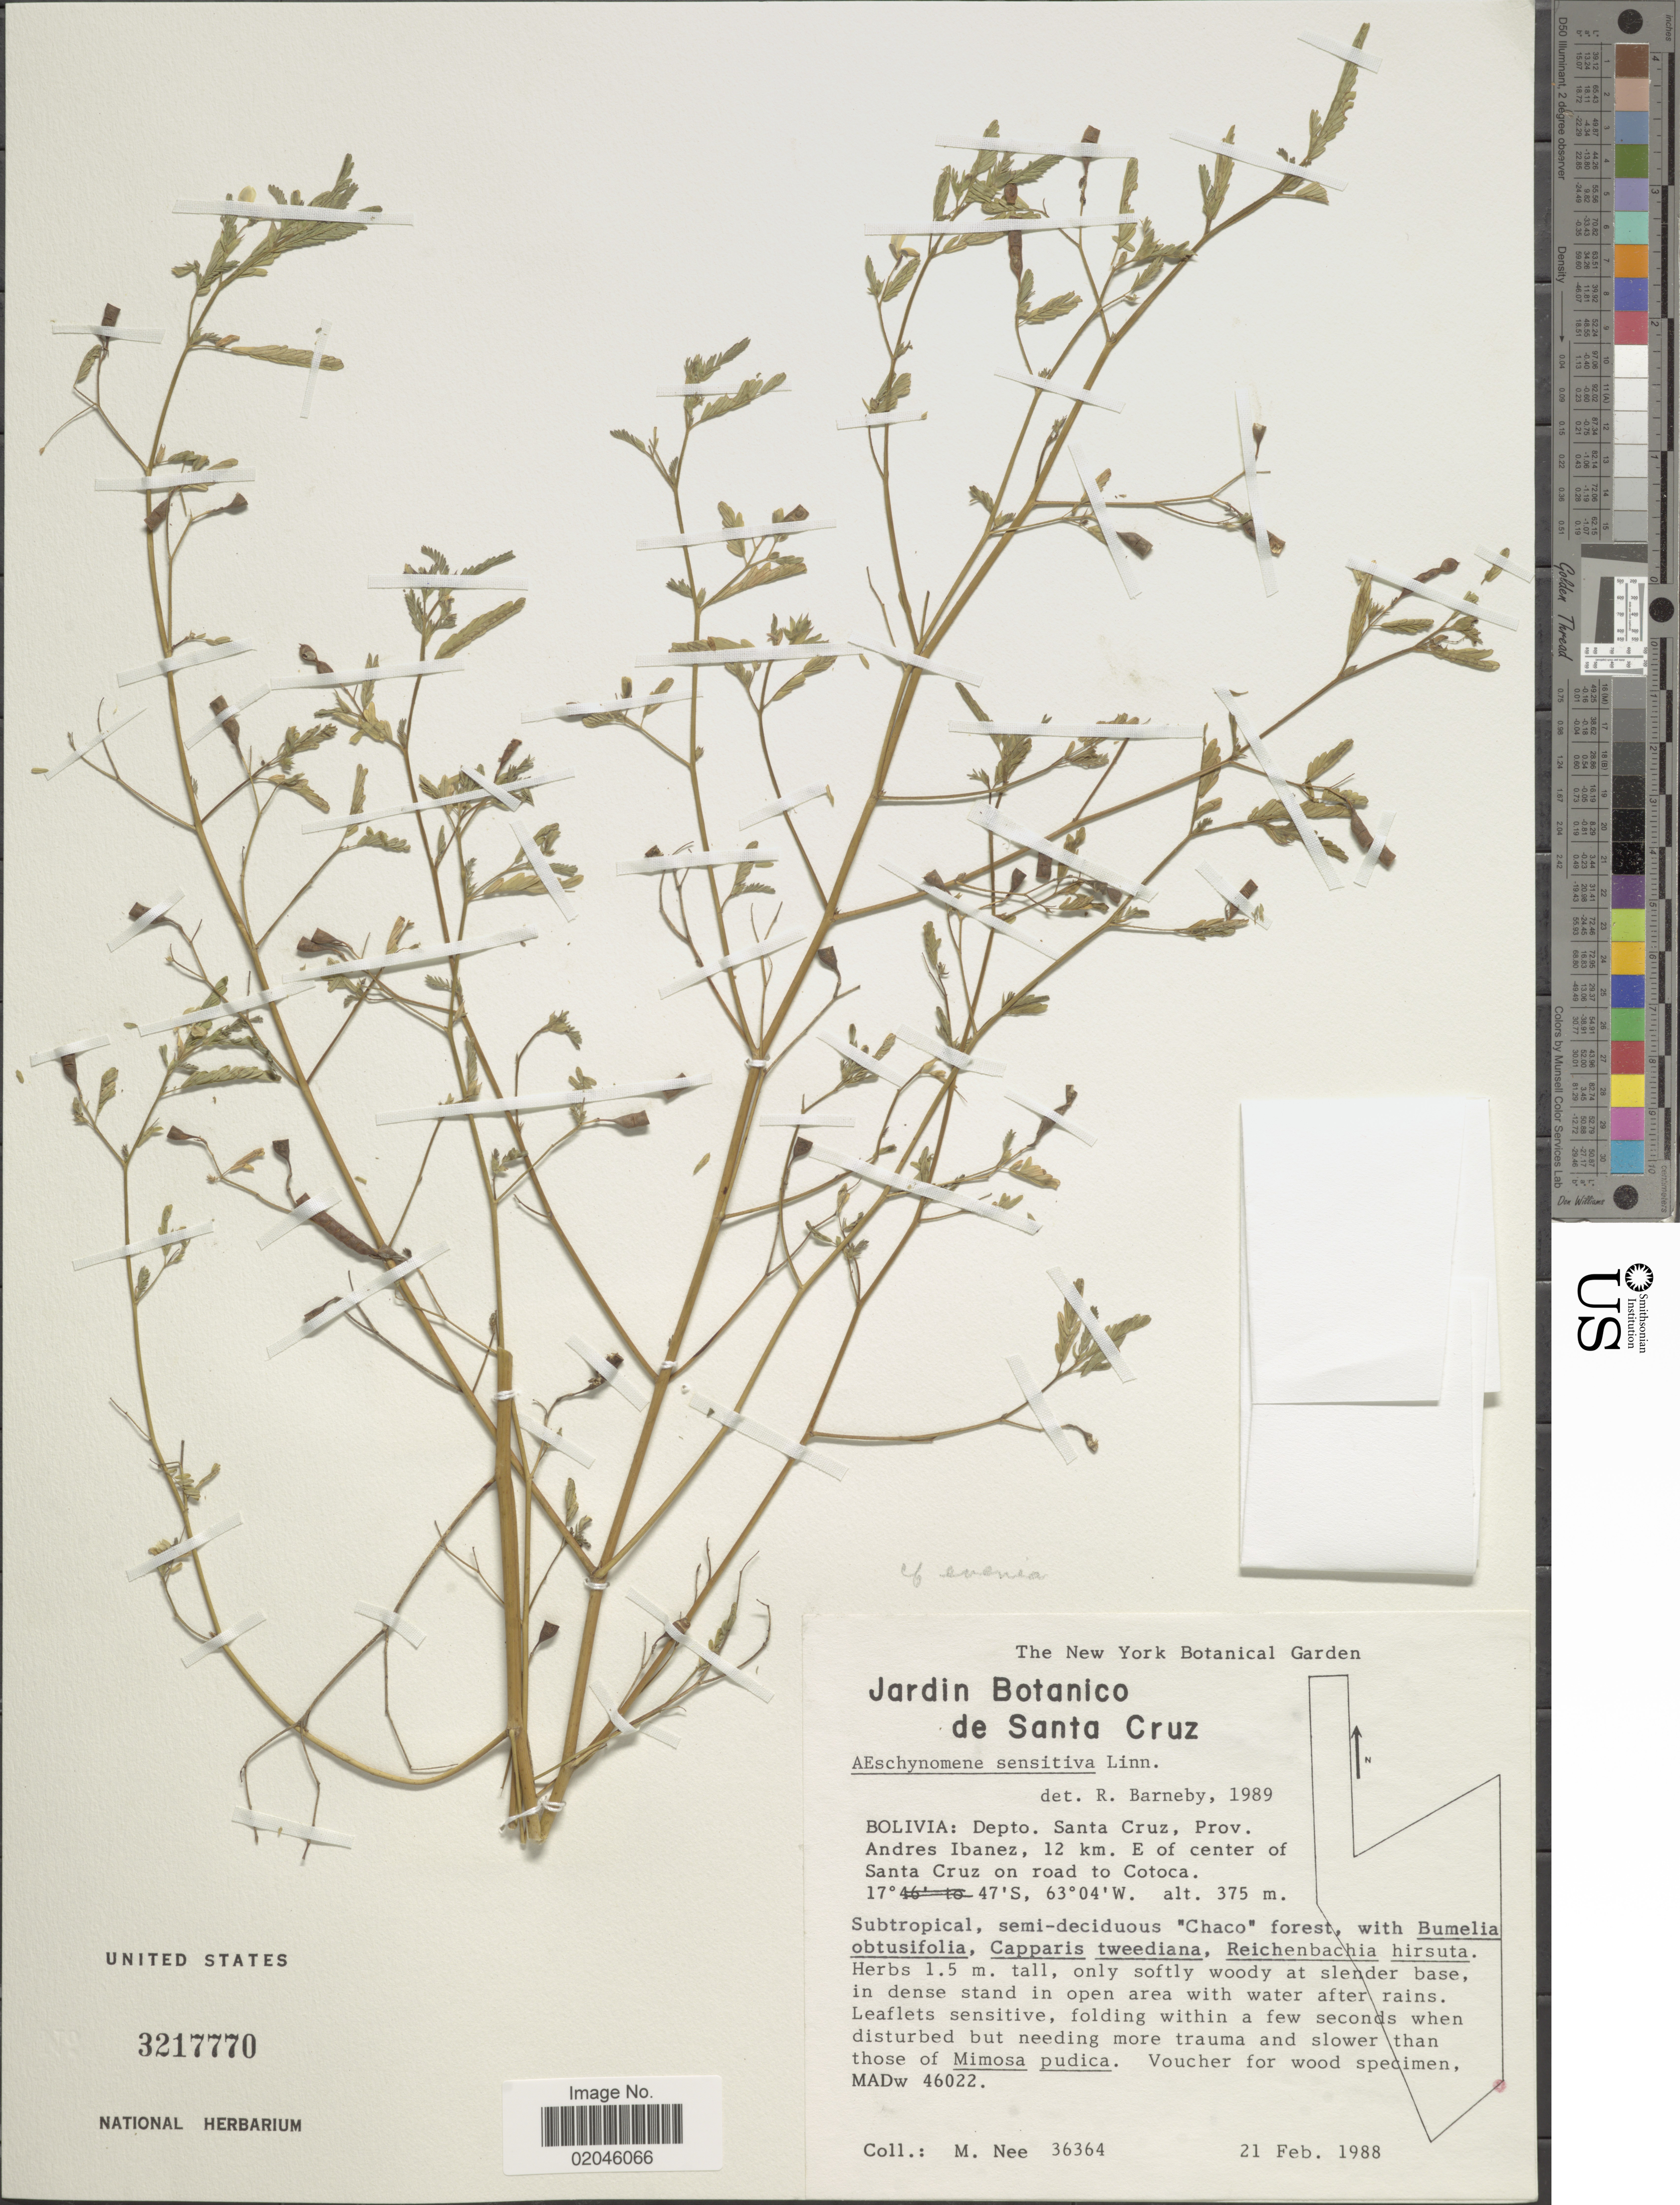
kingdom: Plantae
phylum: Tracheophyta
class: Magnoliopsida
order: Fabales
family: Fabaceae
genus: Aeschynomene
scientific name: Aeschynomene sensitiva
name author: Sw.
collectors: M. Nee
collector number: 36364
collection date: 1988-02-21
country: Bolivia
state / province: Santa Cruz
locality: Prov. Andres Ibanez, 12 km. E of center of Santa Cruz on road to Cotoca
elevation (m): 375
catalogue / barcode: US 3217770